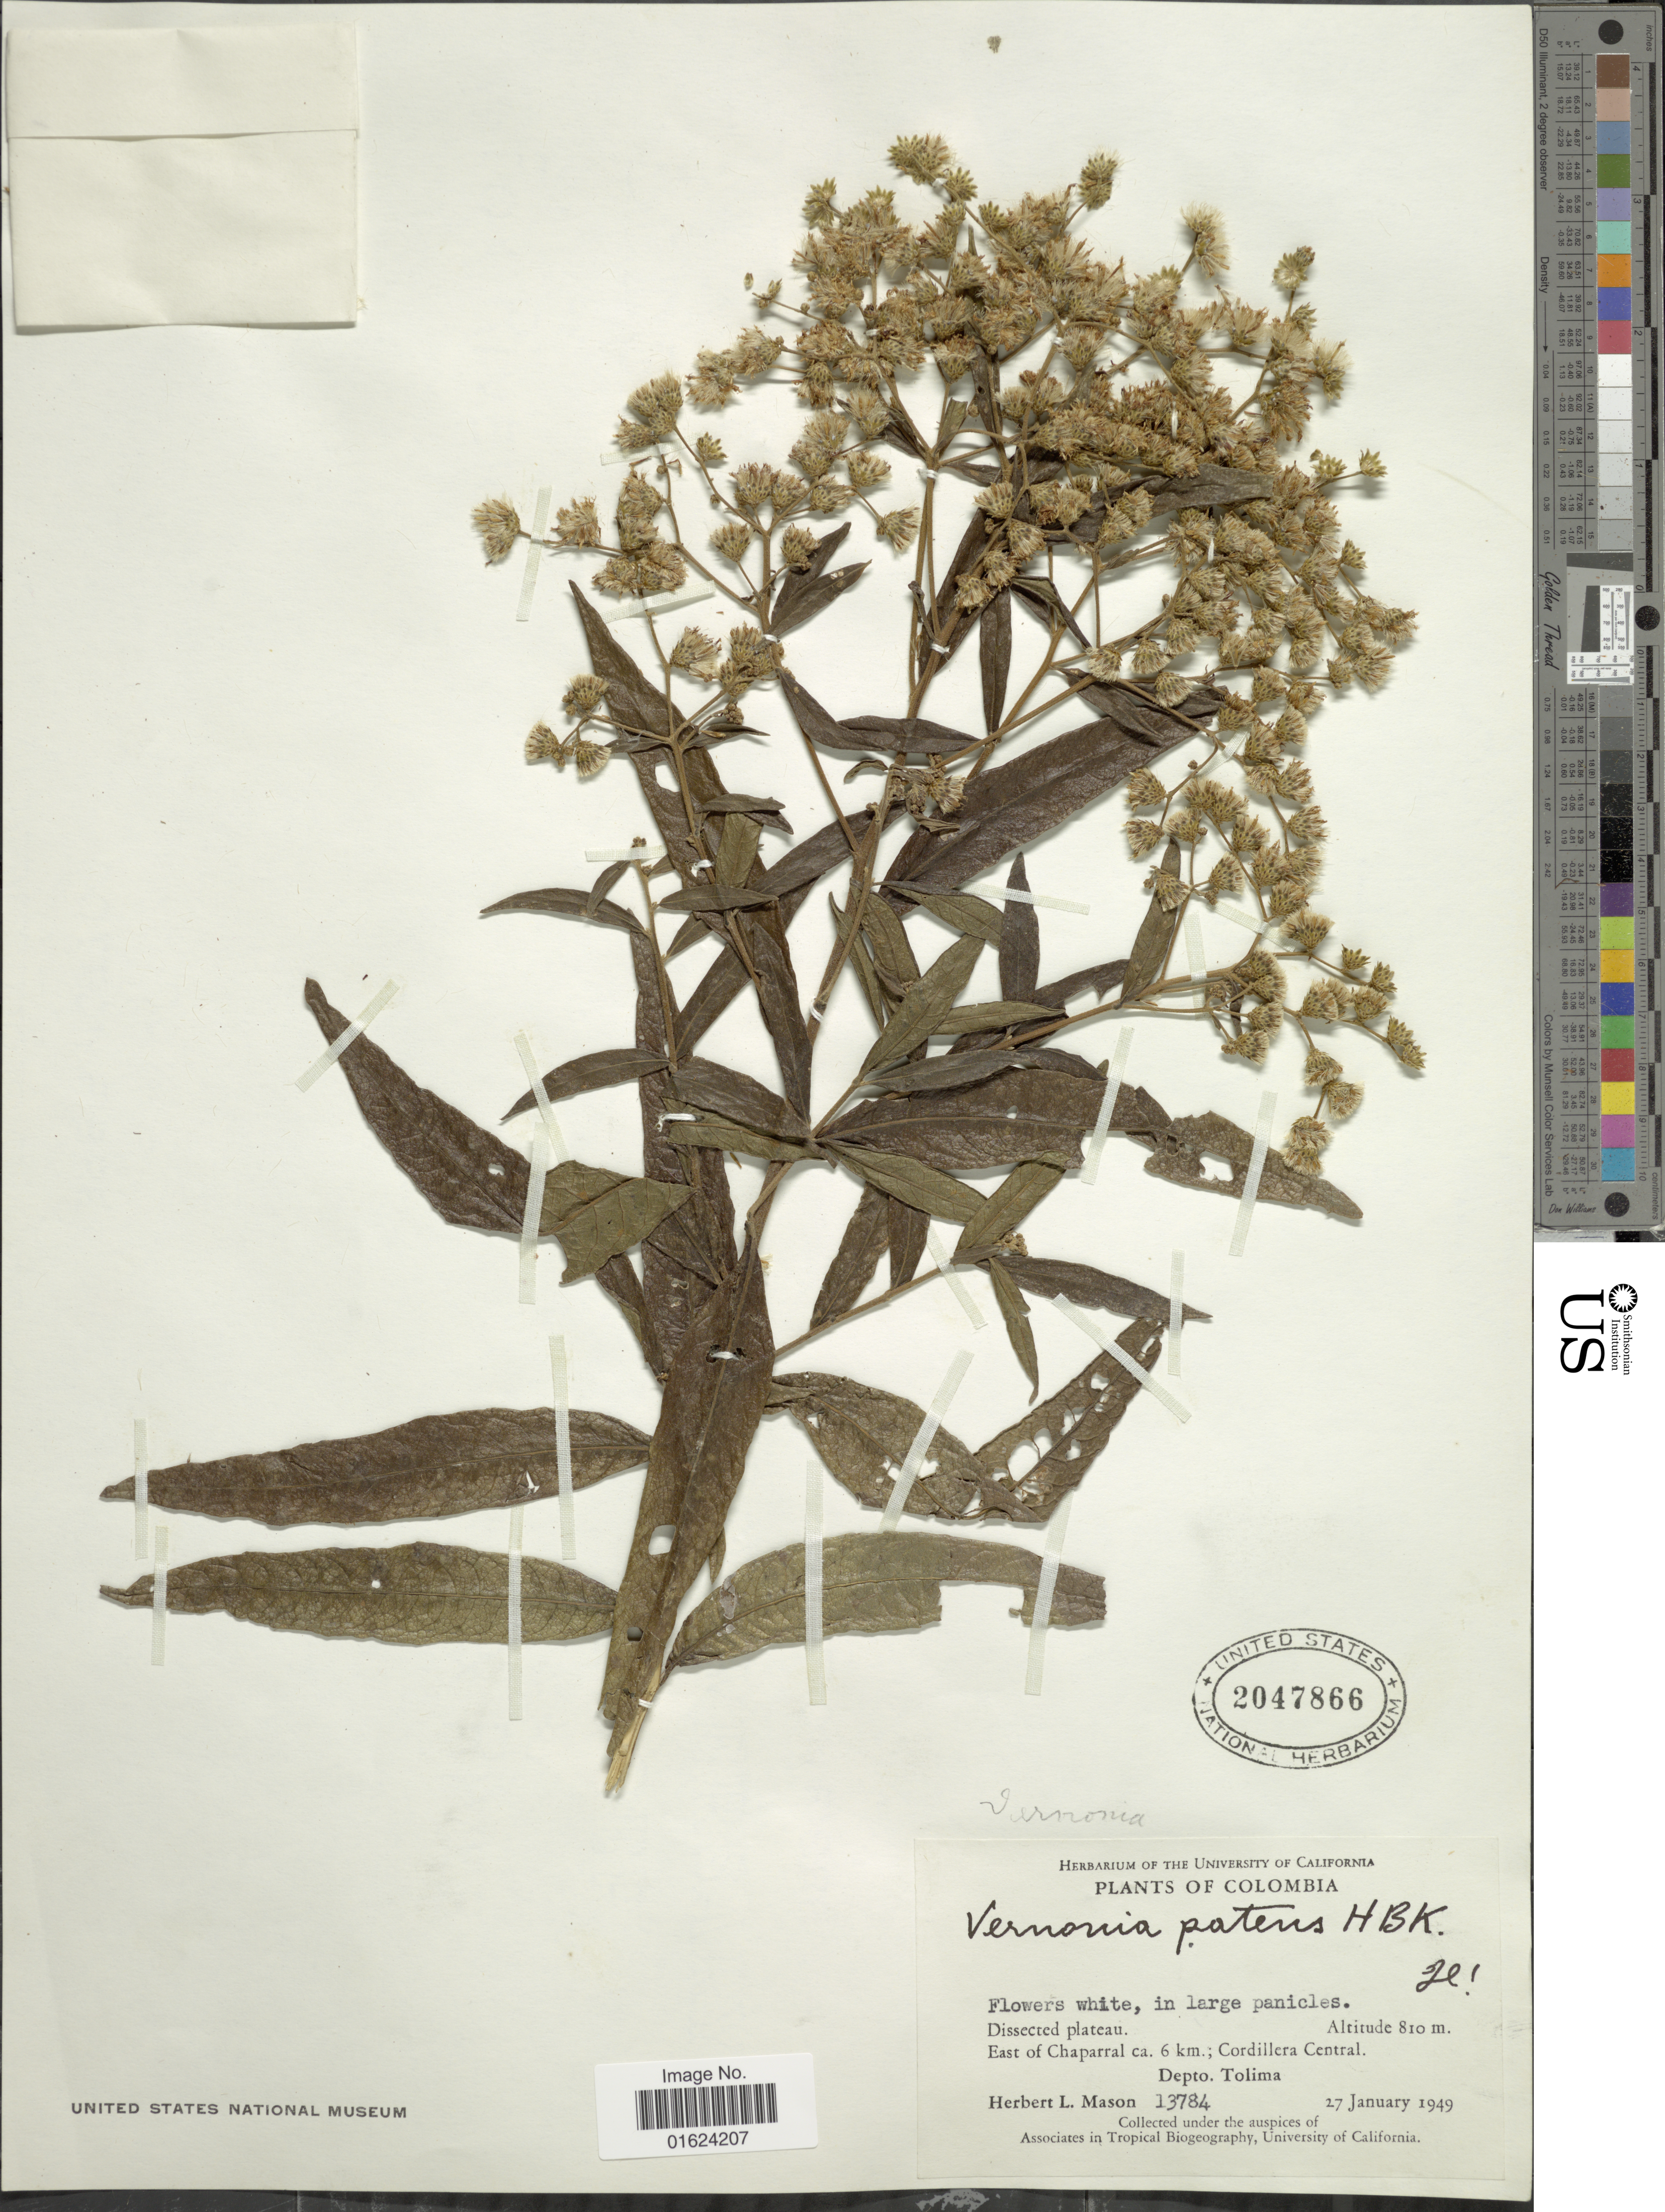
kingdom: Plantae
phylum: Tracheophyta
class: Magnoliopsida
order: Asterales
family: Asteraceae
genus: Vernonanthura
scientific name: Vernonanthura patens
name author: (Kunth) H. Rob.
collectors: H. L. Mason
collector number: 13784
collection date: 1949-01-27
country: Colombia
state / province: Tolima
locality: Colombia. East of Chaparral ca. 6 km.; Cordillera Central Depto. Tolima.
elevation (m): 810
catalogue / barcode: US 2047866